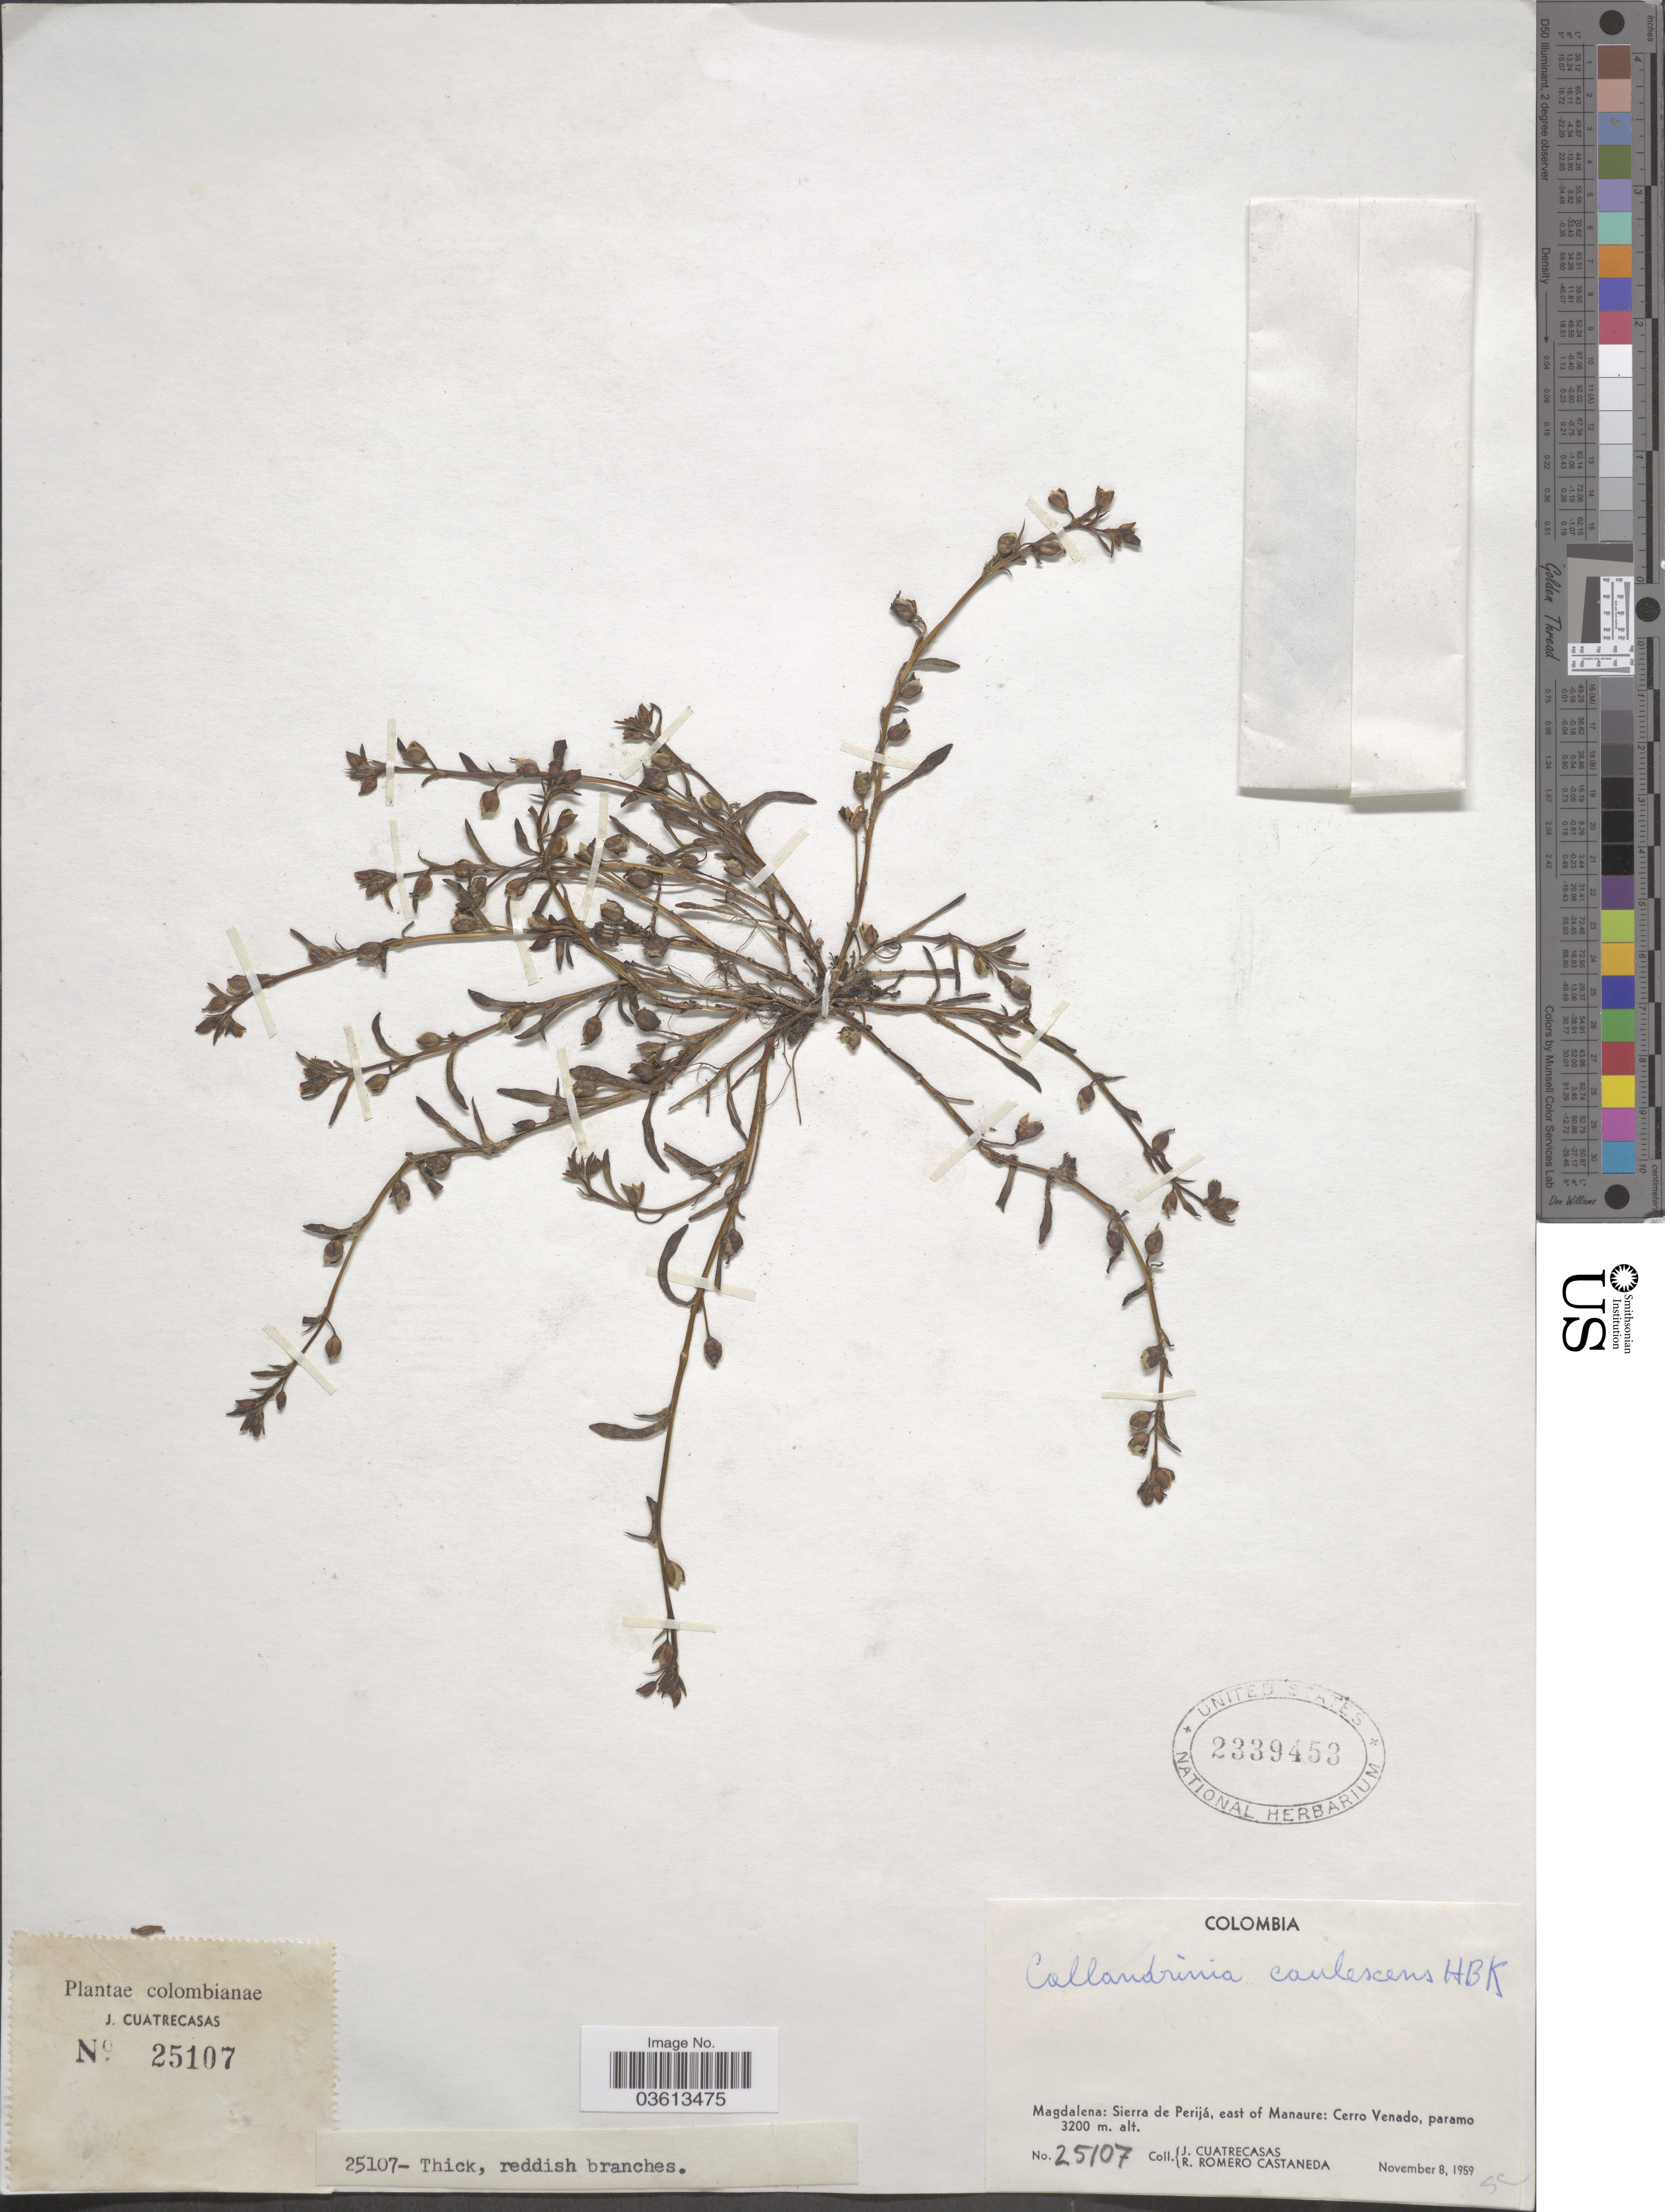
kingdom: Plantae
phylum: Tracheophyta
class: Magnoliopsida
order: Caryophyllales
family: Montiaceae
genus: Calandrinia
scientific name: Calandrinia ciliata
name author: (Ruiz & Pav.) DC.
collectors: J. Cuatrecasas & R. Romero Castañeda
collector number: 25107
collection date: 1959-11-08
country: Colombia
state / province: Magdalena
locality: Sierra de Perijá, east of Manaure: Cerro Venado, paramo.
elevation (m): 3200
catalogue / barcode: US 2339453